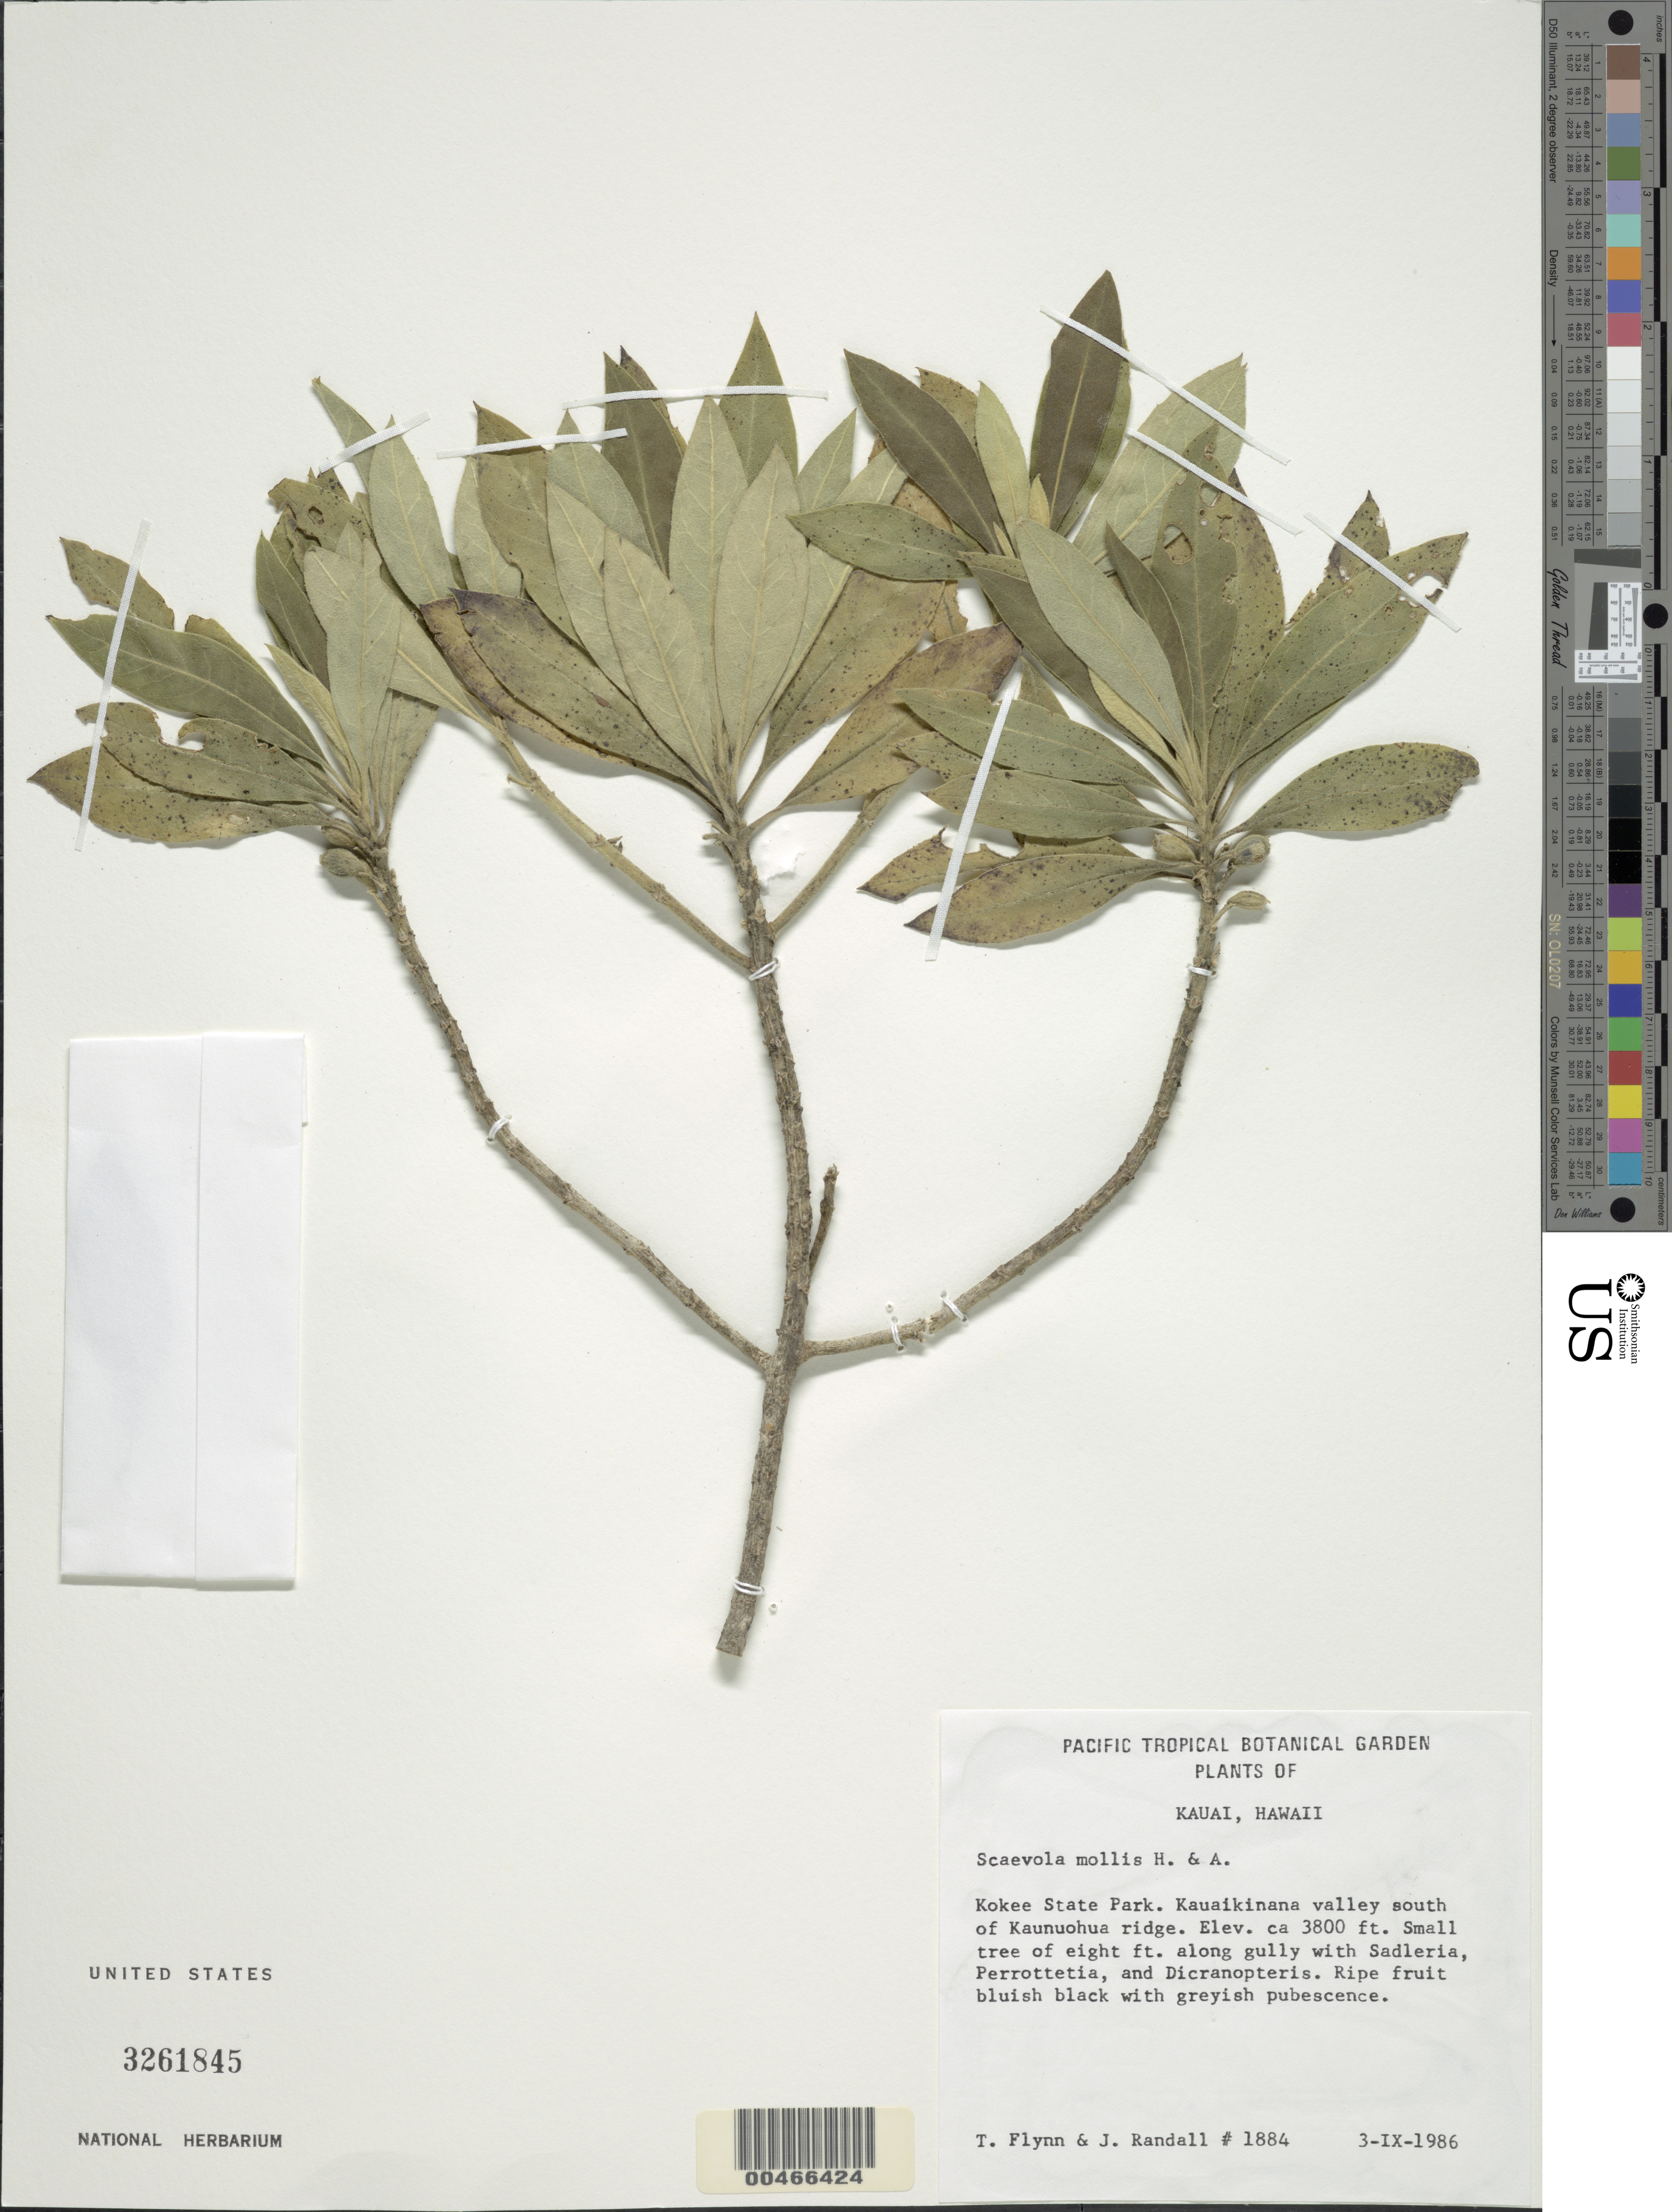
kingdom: Plantae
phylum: Tracheophyta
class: Magnoliopsida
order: Asterales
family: Goodeniaceae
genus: Scaevola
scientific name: Scaevola mollis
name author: Hook. & Arn.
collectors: T. W. Flynn & J. Randall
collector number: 1884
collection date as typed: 3 Sep 1986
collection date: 1986-09-03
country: United States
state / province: Hawaii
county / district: Kauai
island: Kaua'i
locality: Kokee State Park. Kauaikinana valley S of Kaunuohua ridge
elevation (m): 1158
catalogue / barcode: US 3261845